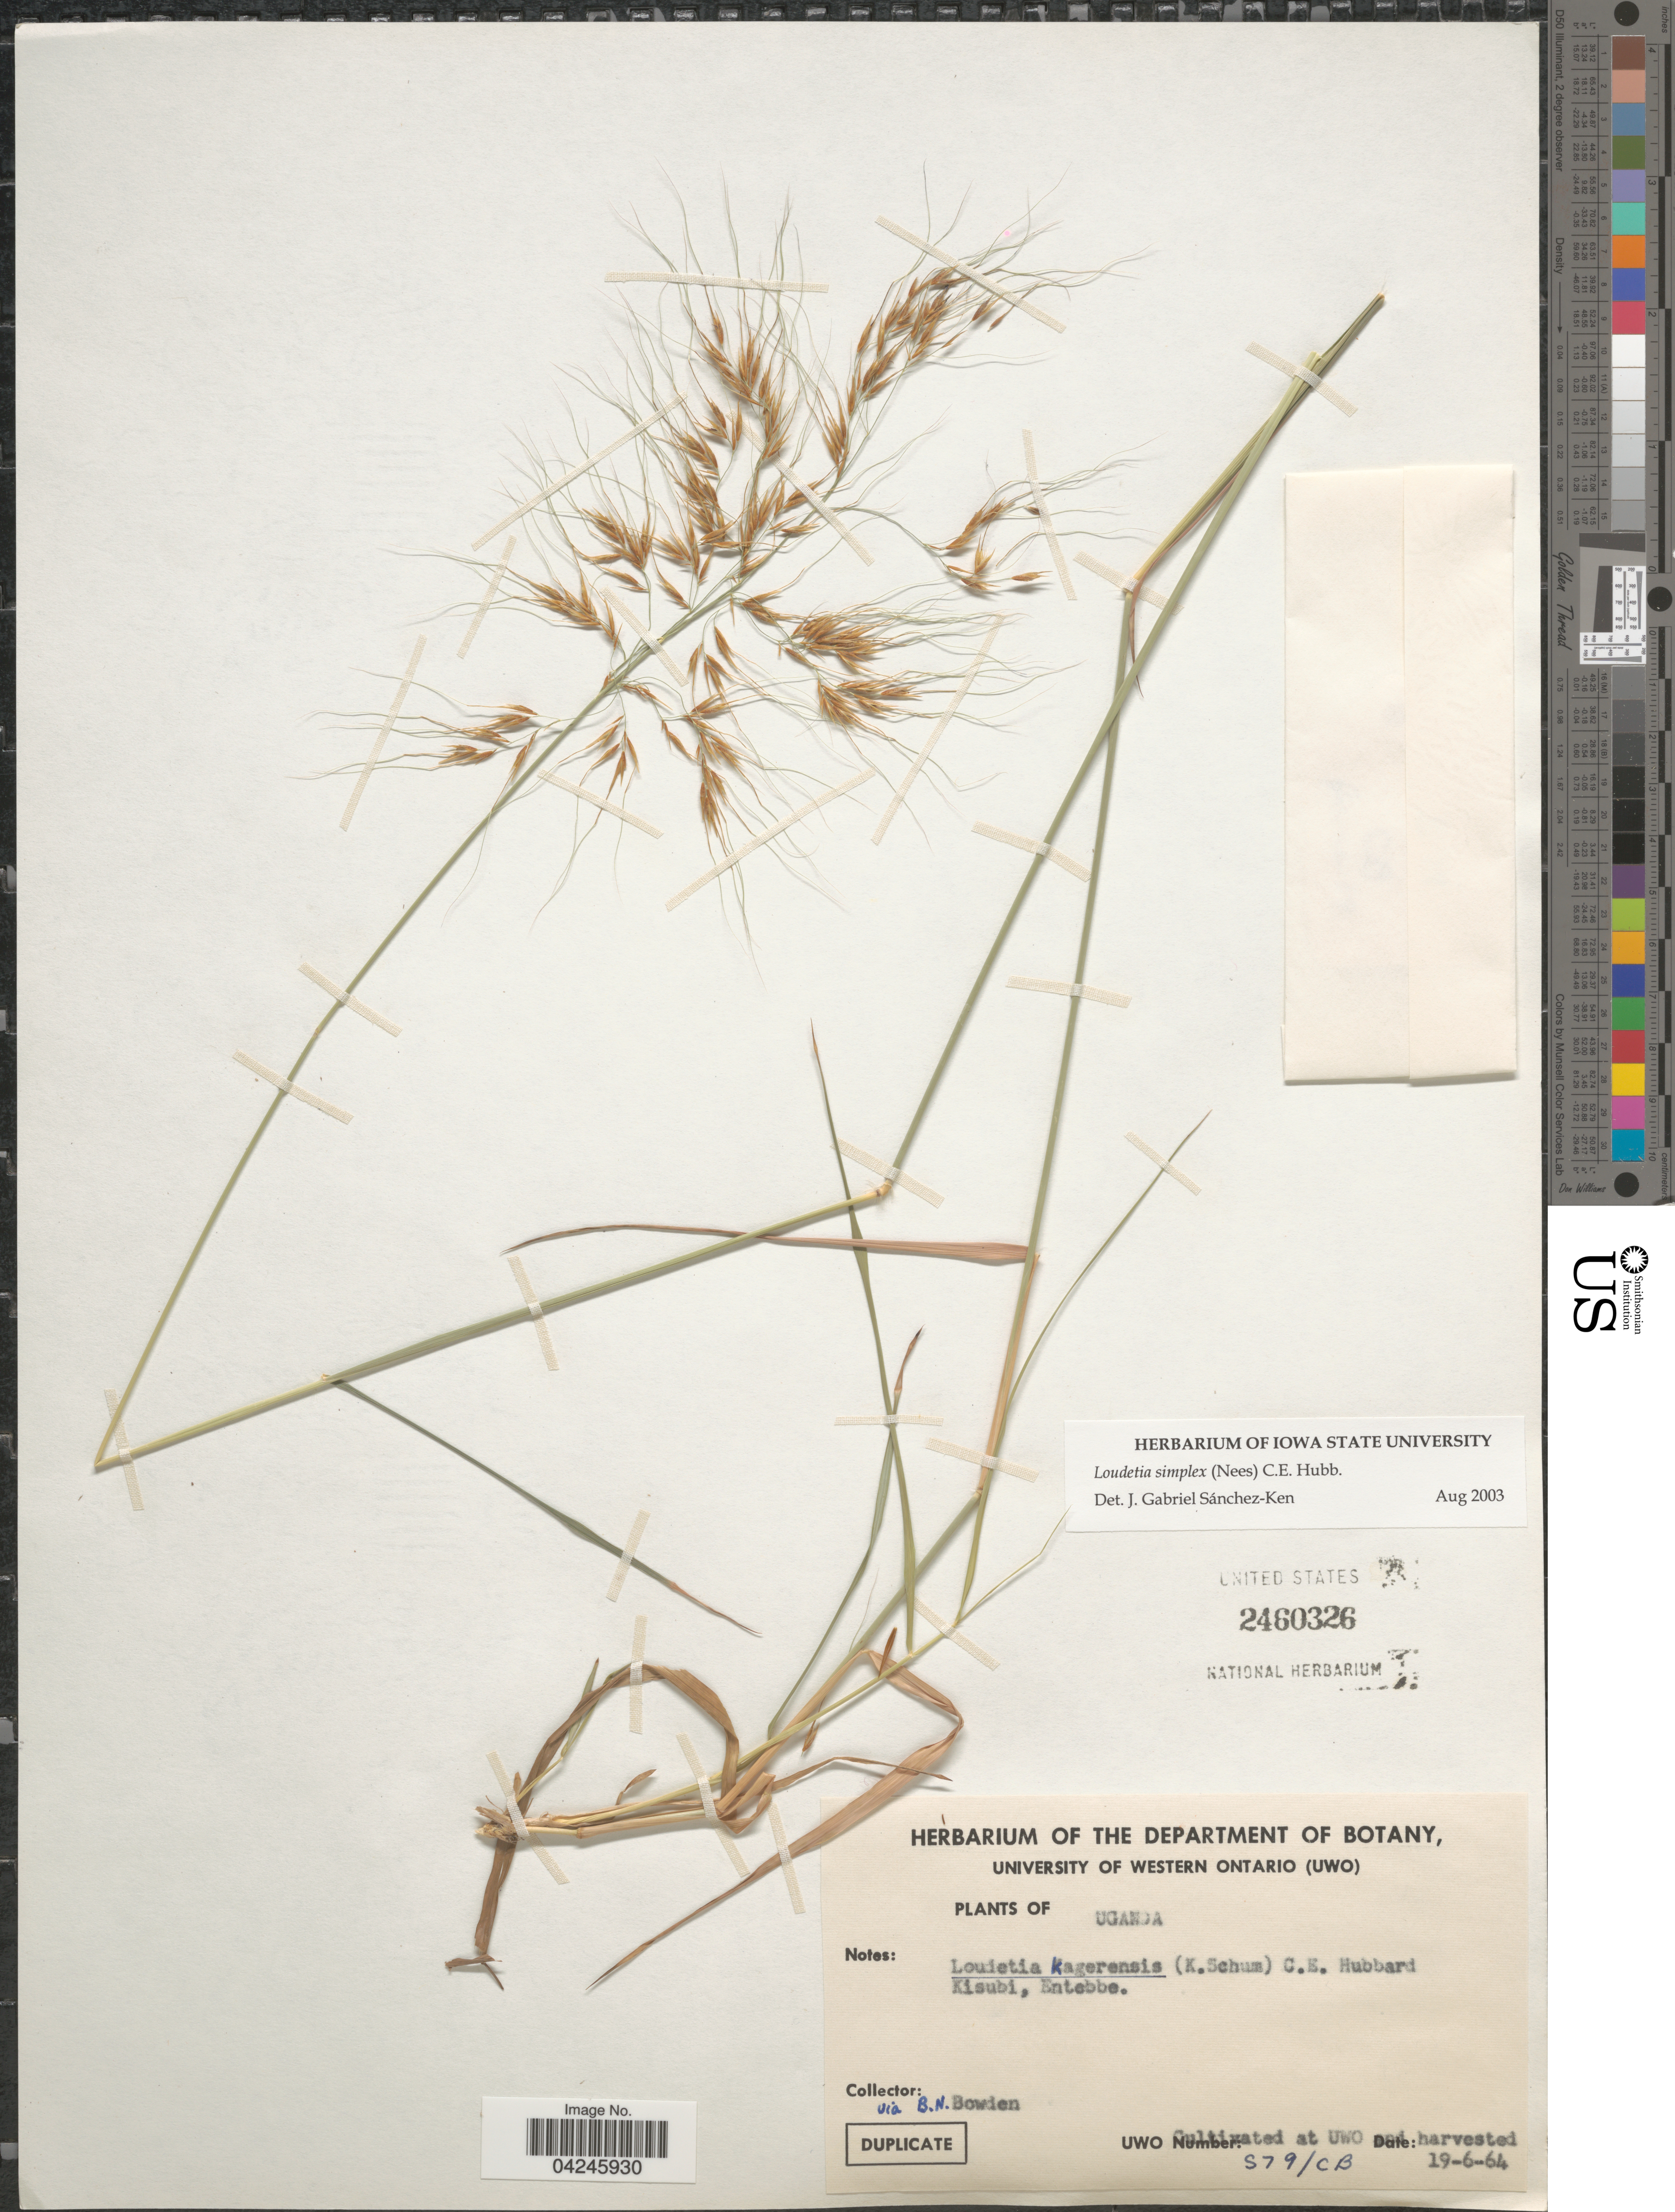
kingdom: Plantae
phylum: Tracheophyta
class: Liliopsida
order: Poales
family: Poaceae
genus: Loudetia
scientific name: Loudetia simplex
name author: (Nees) C.E. Hubb.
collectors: B. Bowden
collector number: S79/CB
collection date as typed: Transcribed d/m/y: 19/6/64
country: Canada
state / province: Ontario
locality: At UWO.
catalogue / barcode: US 2460326